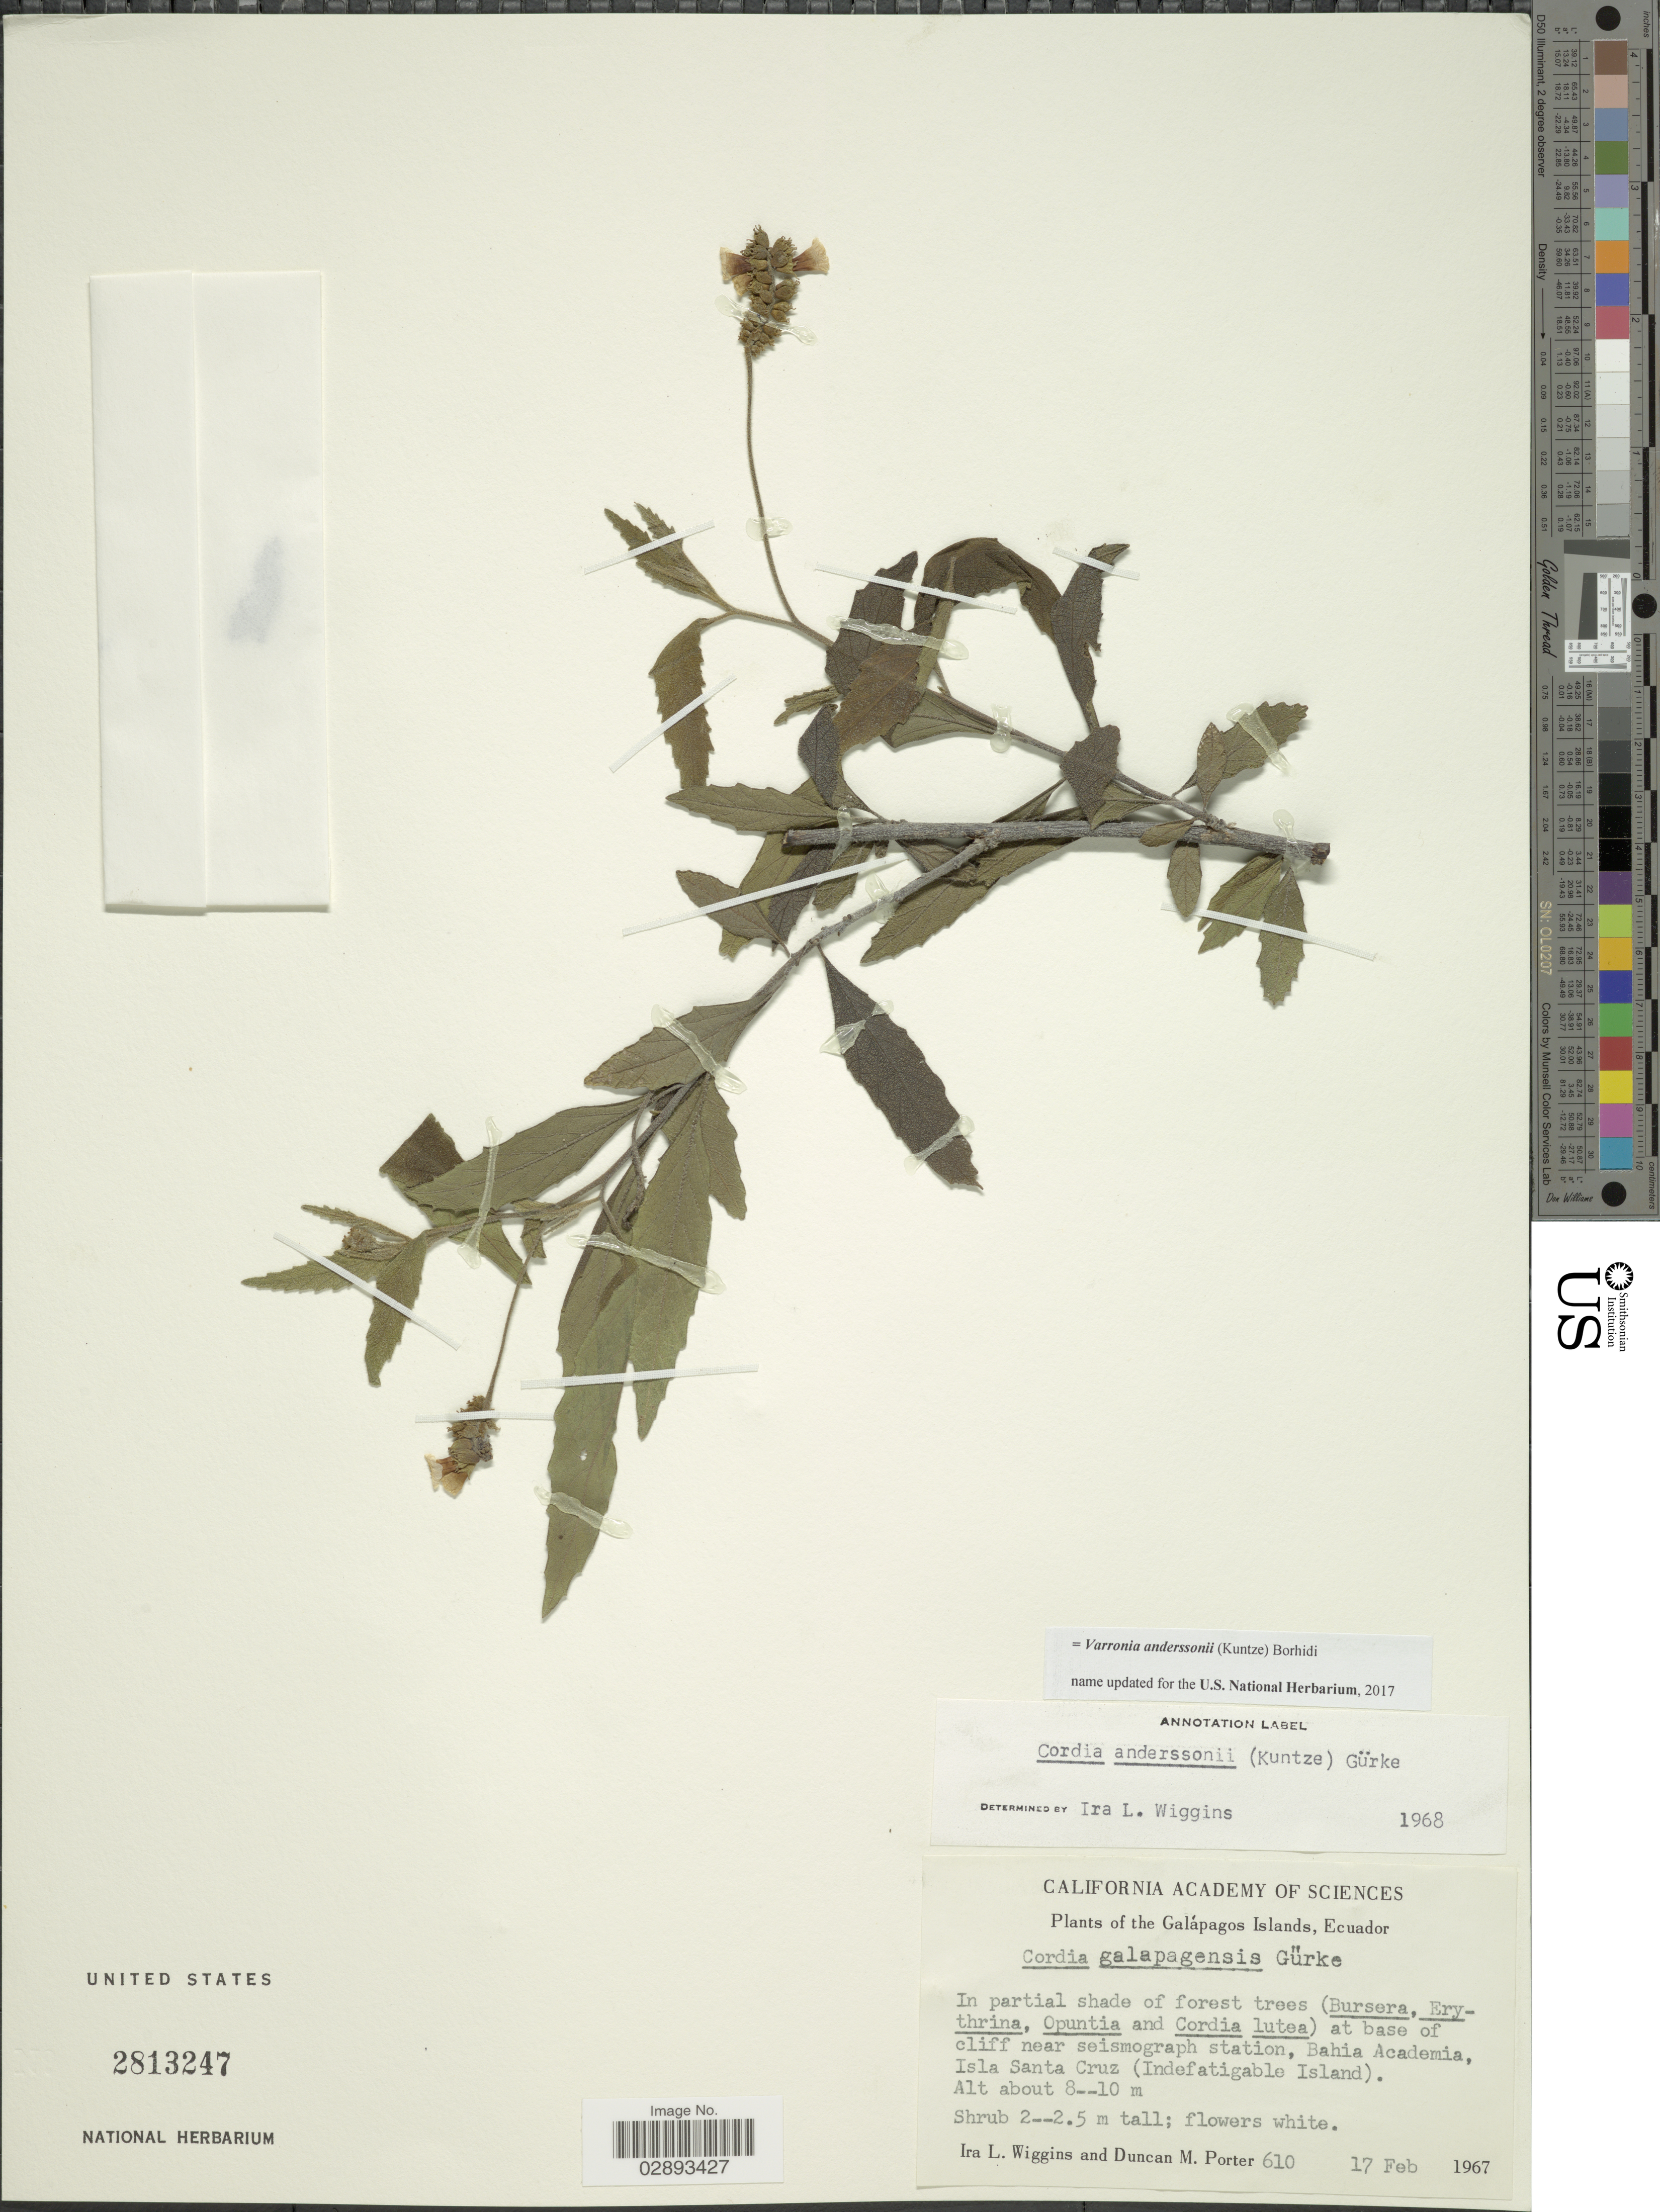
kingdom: Plantae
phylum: Tracheophyta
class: Magnoliopsida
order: Boraginales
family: Cordiaceae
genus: Varronia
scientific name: Varronia anderssonii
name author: (Kuntze) Borhidi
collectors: I. L. Wiggins & D. Porter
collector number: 610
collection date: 1967-02-17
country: Ecuador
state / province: Colón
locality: The Galápagos Islands, Ecuador, at base of cliff near seismograph station, Bahia Academia, Isla Santa Cruz (Indefatigable Island).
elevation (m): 8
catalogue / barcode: US 2813247